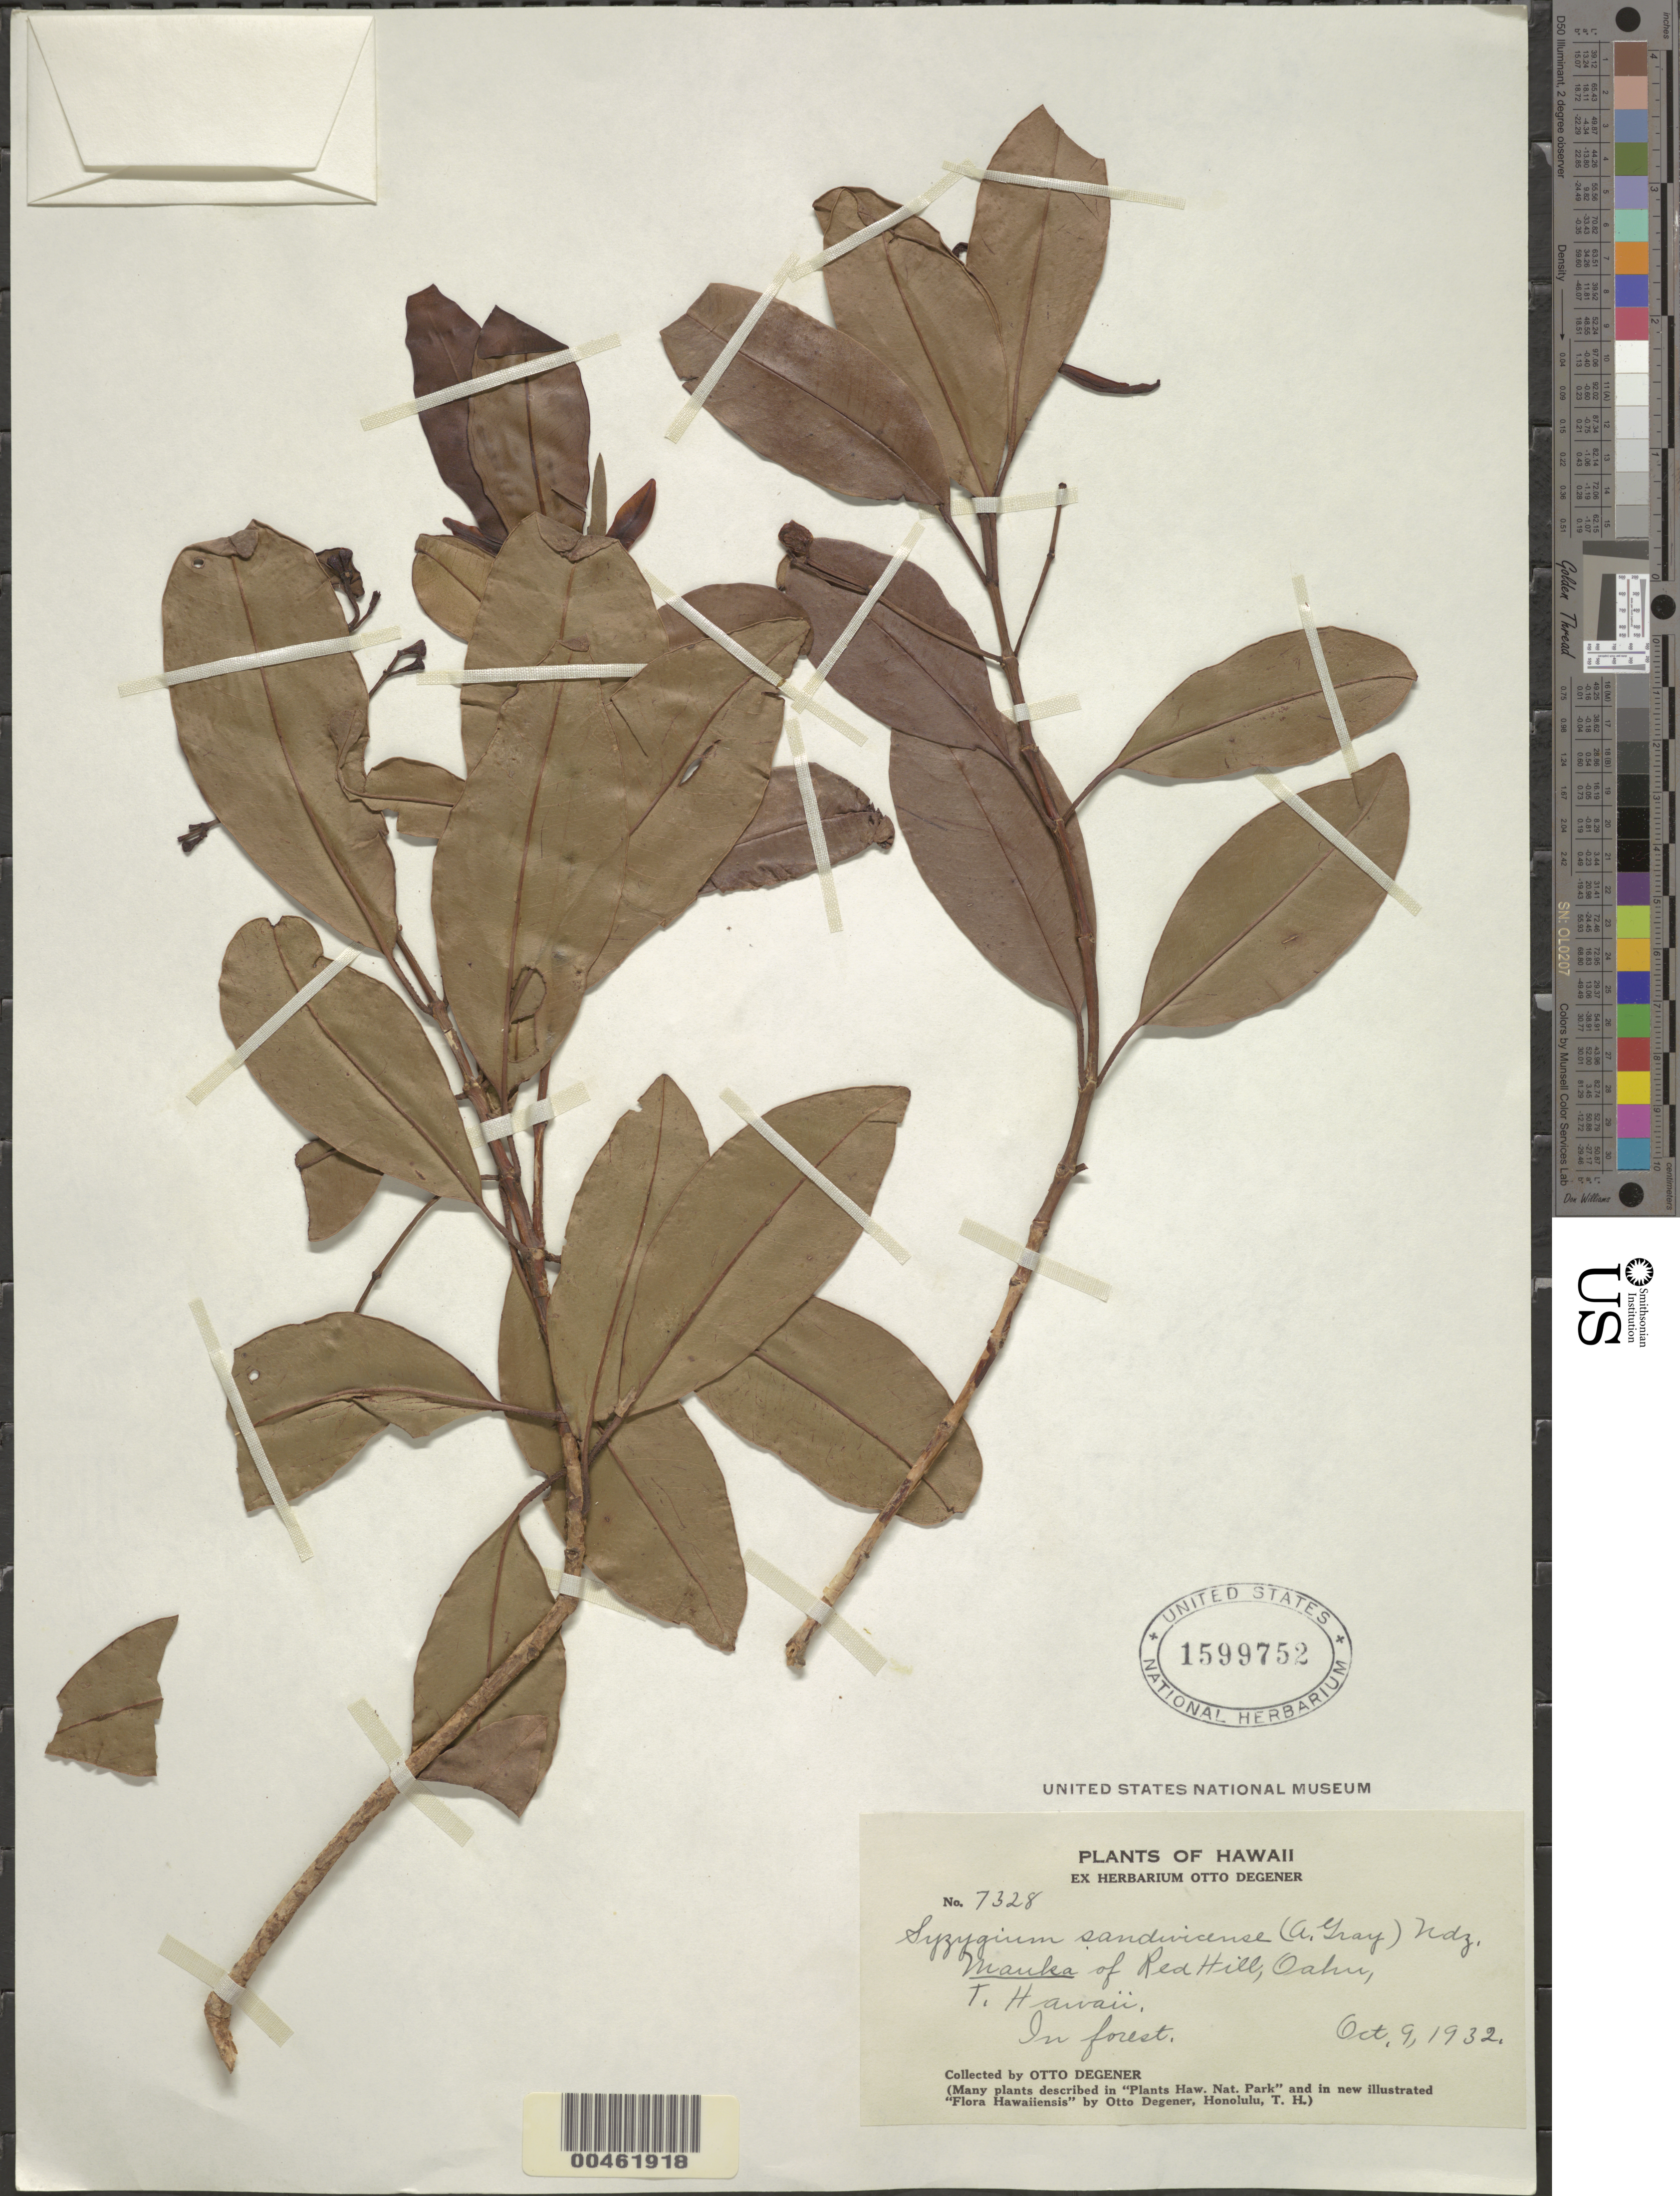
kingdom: Plantae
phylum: Tracheophyta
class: Magnoliopsida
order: Myrtales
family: Myrtaceae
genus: Syzygium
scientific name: Syzygium sandwicense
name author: (A. Gray) Müll. Stuttg.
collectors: O. Degener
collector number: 7328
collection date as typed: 9 Oct 1932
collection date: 1932-10-09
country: United States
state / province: Hawaii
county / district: Honolulu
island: Oahu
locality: Mauka of Red Hill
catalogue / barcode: US 1599752